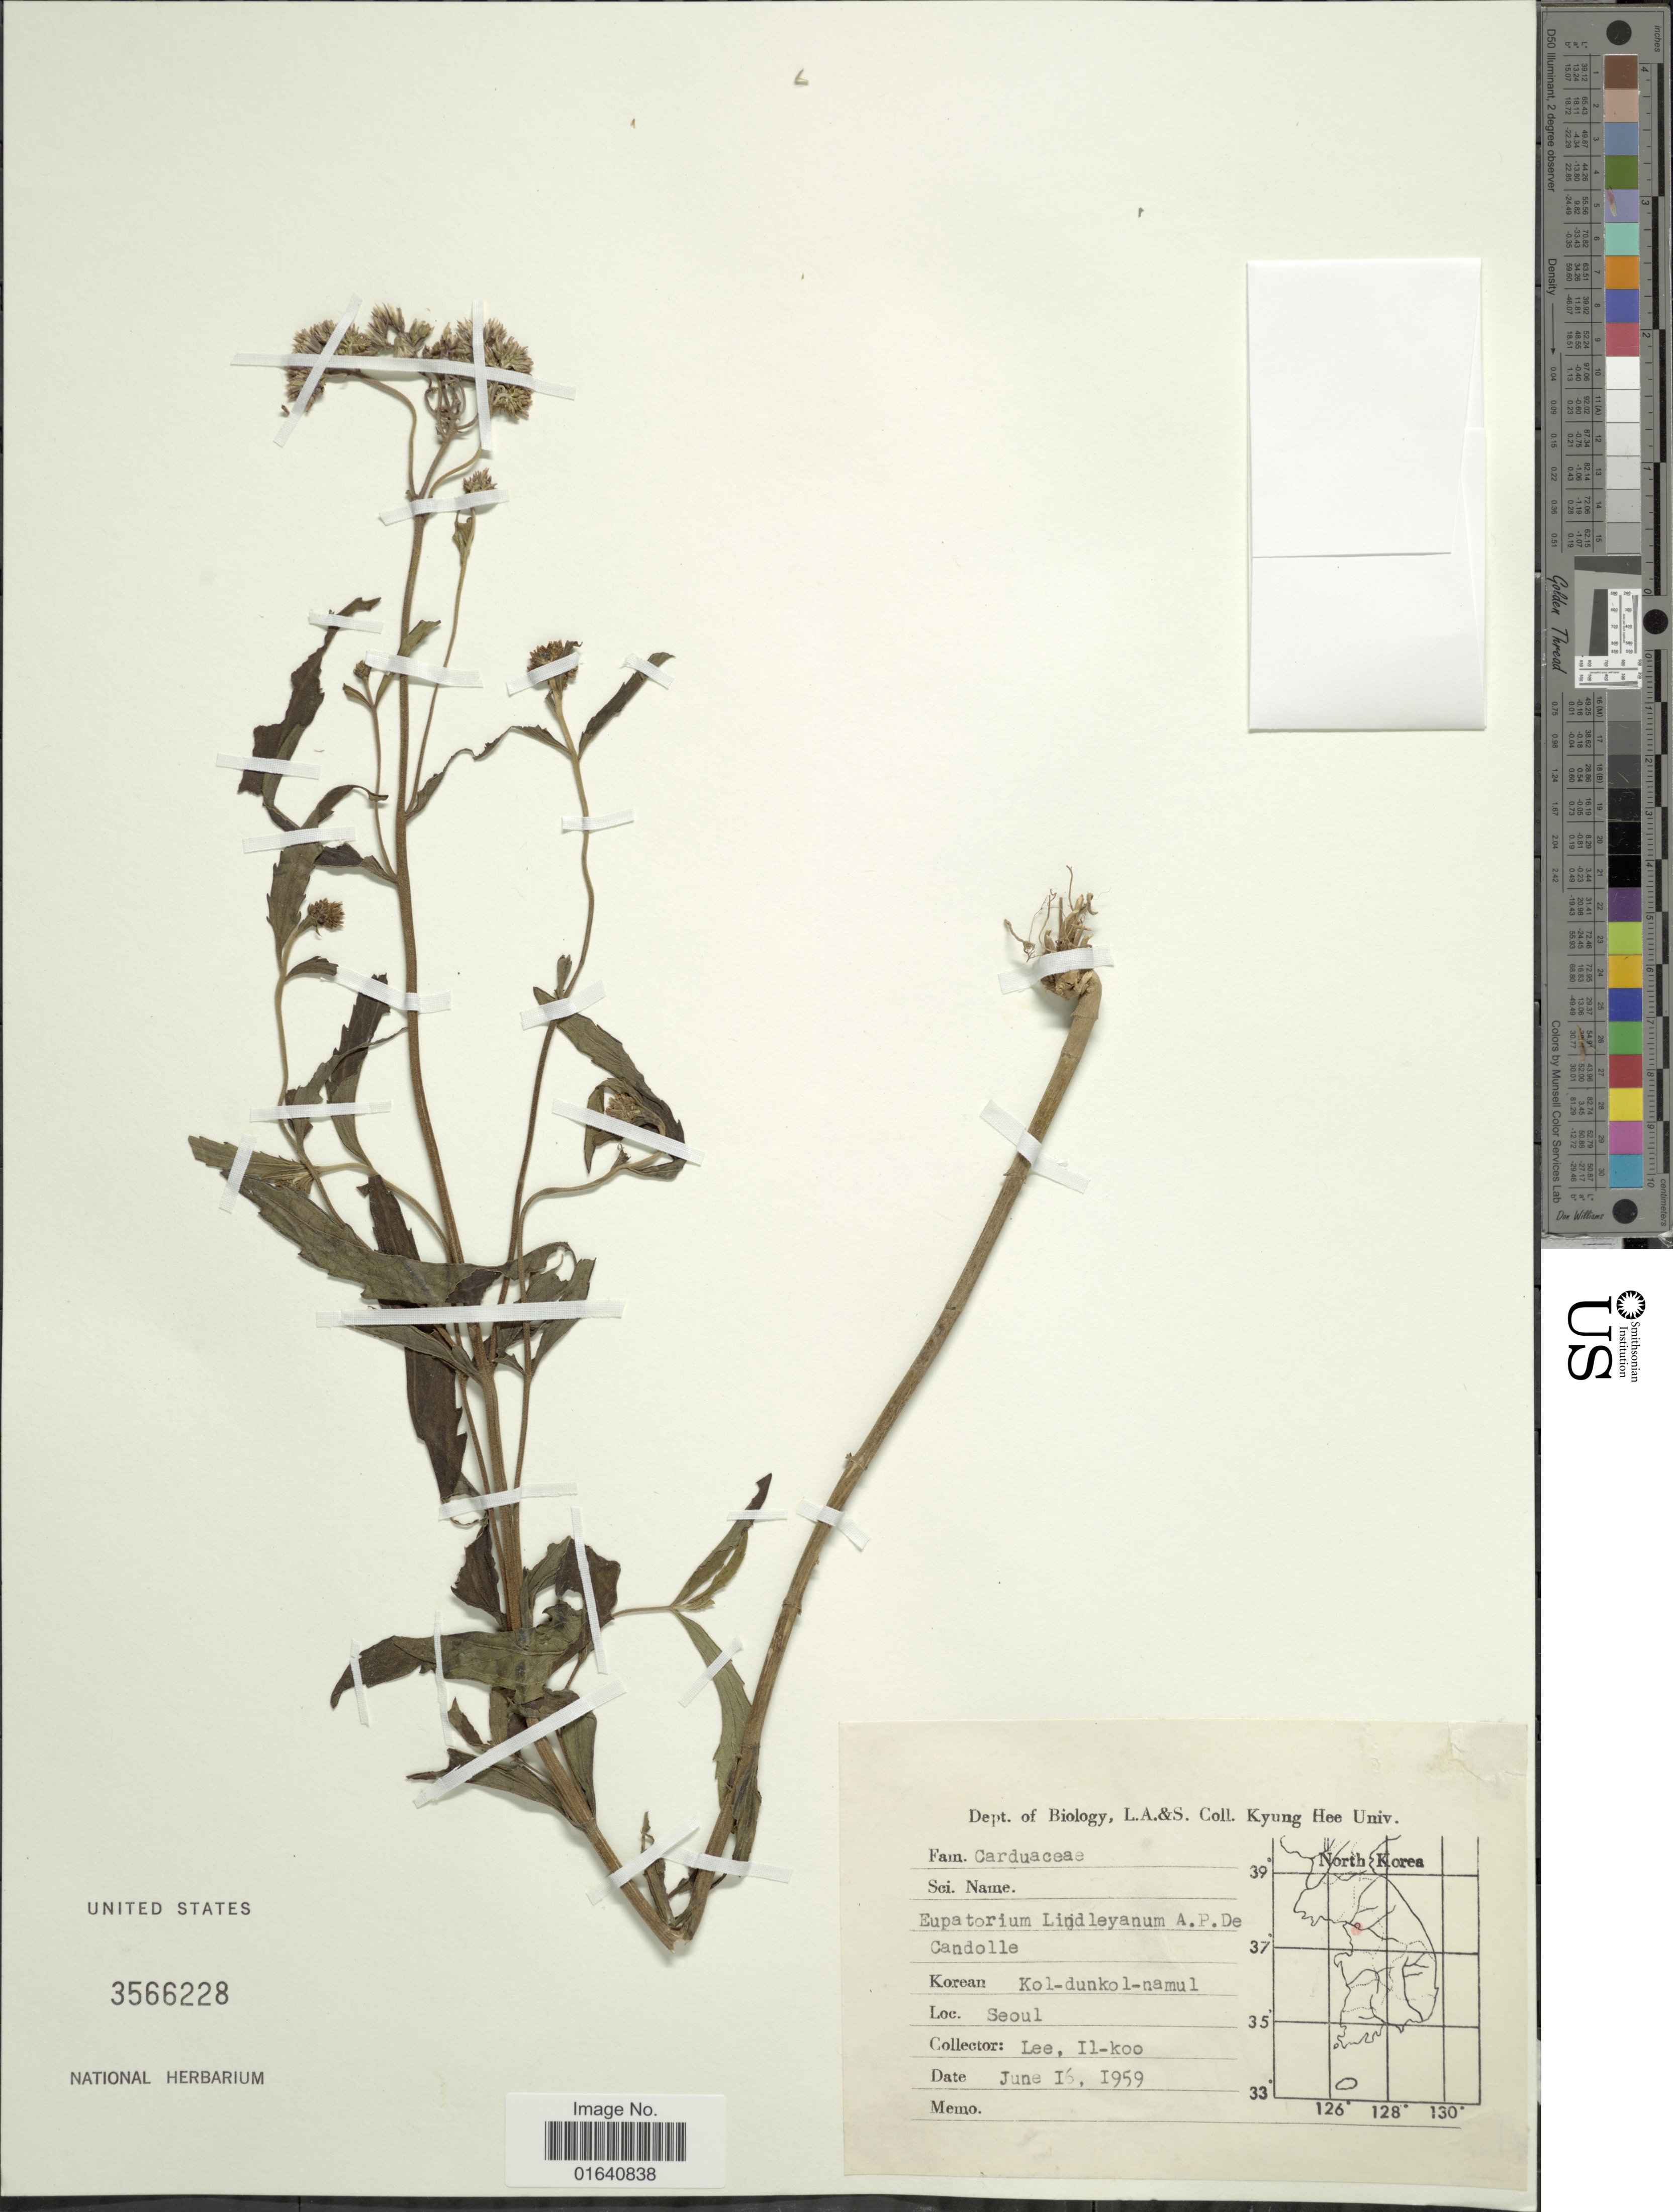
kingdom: Plantae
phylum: Tracheophyta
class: Magnoliopsida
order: Asterales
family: Asteraceae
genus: Eupatorium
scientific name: Eupatorium lindleyanum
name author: DC.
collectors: Il-Ko Lee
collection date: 1959-06-16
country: North Korea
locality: Korean Kol.dunkol-namul, Seoul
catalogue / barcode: US 3566228